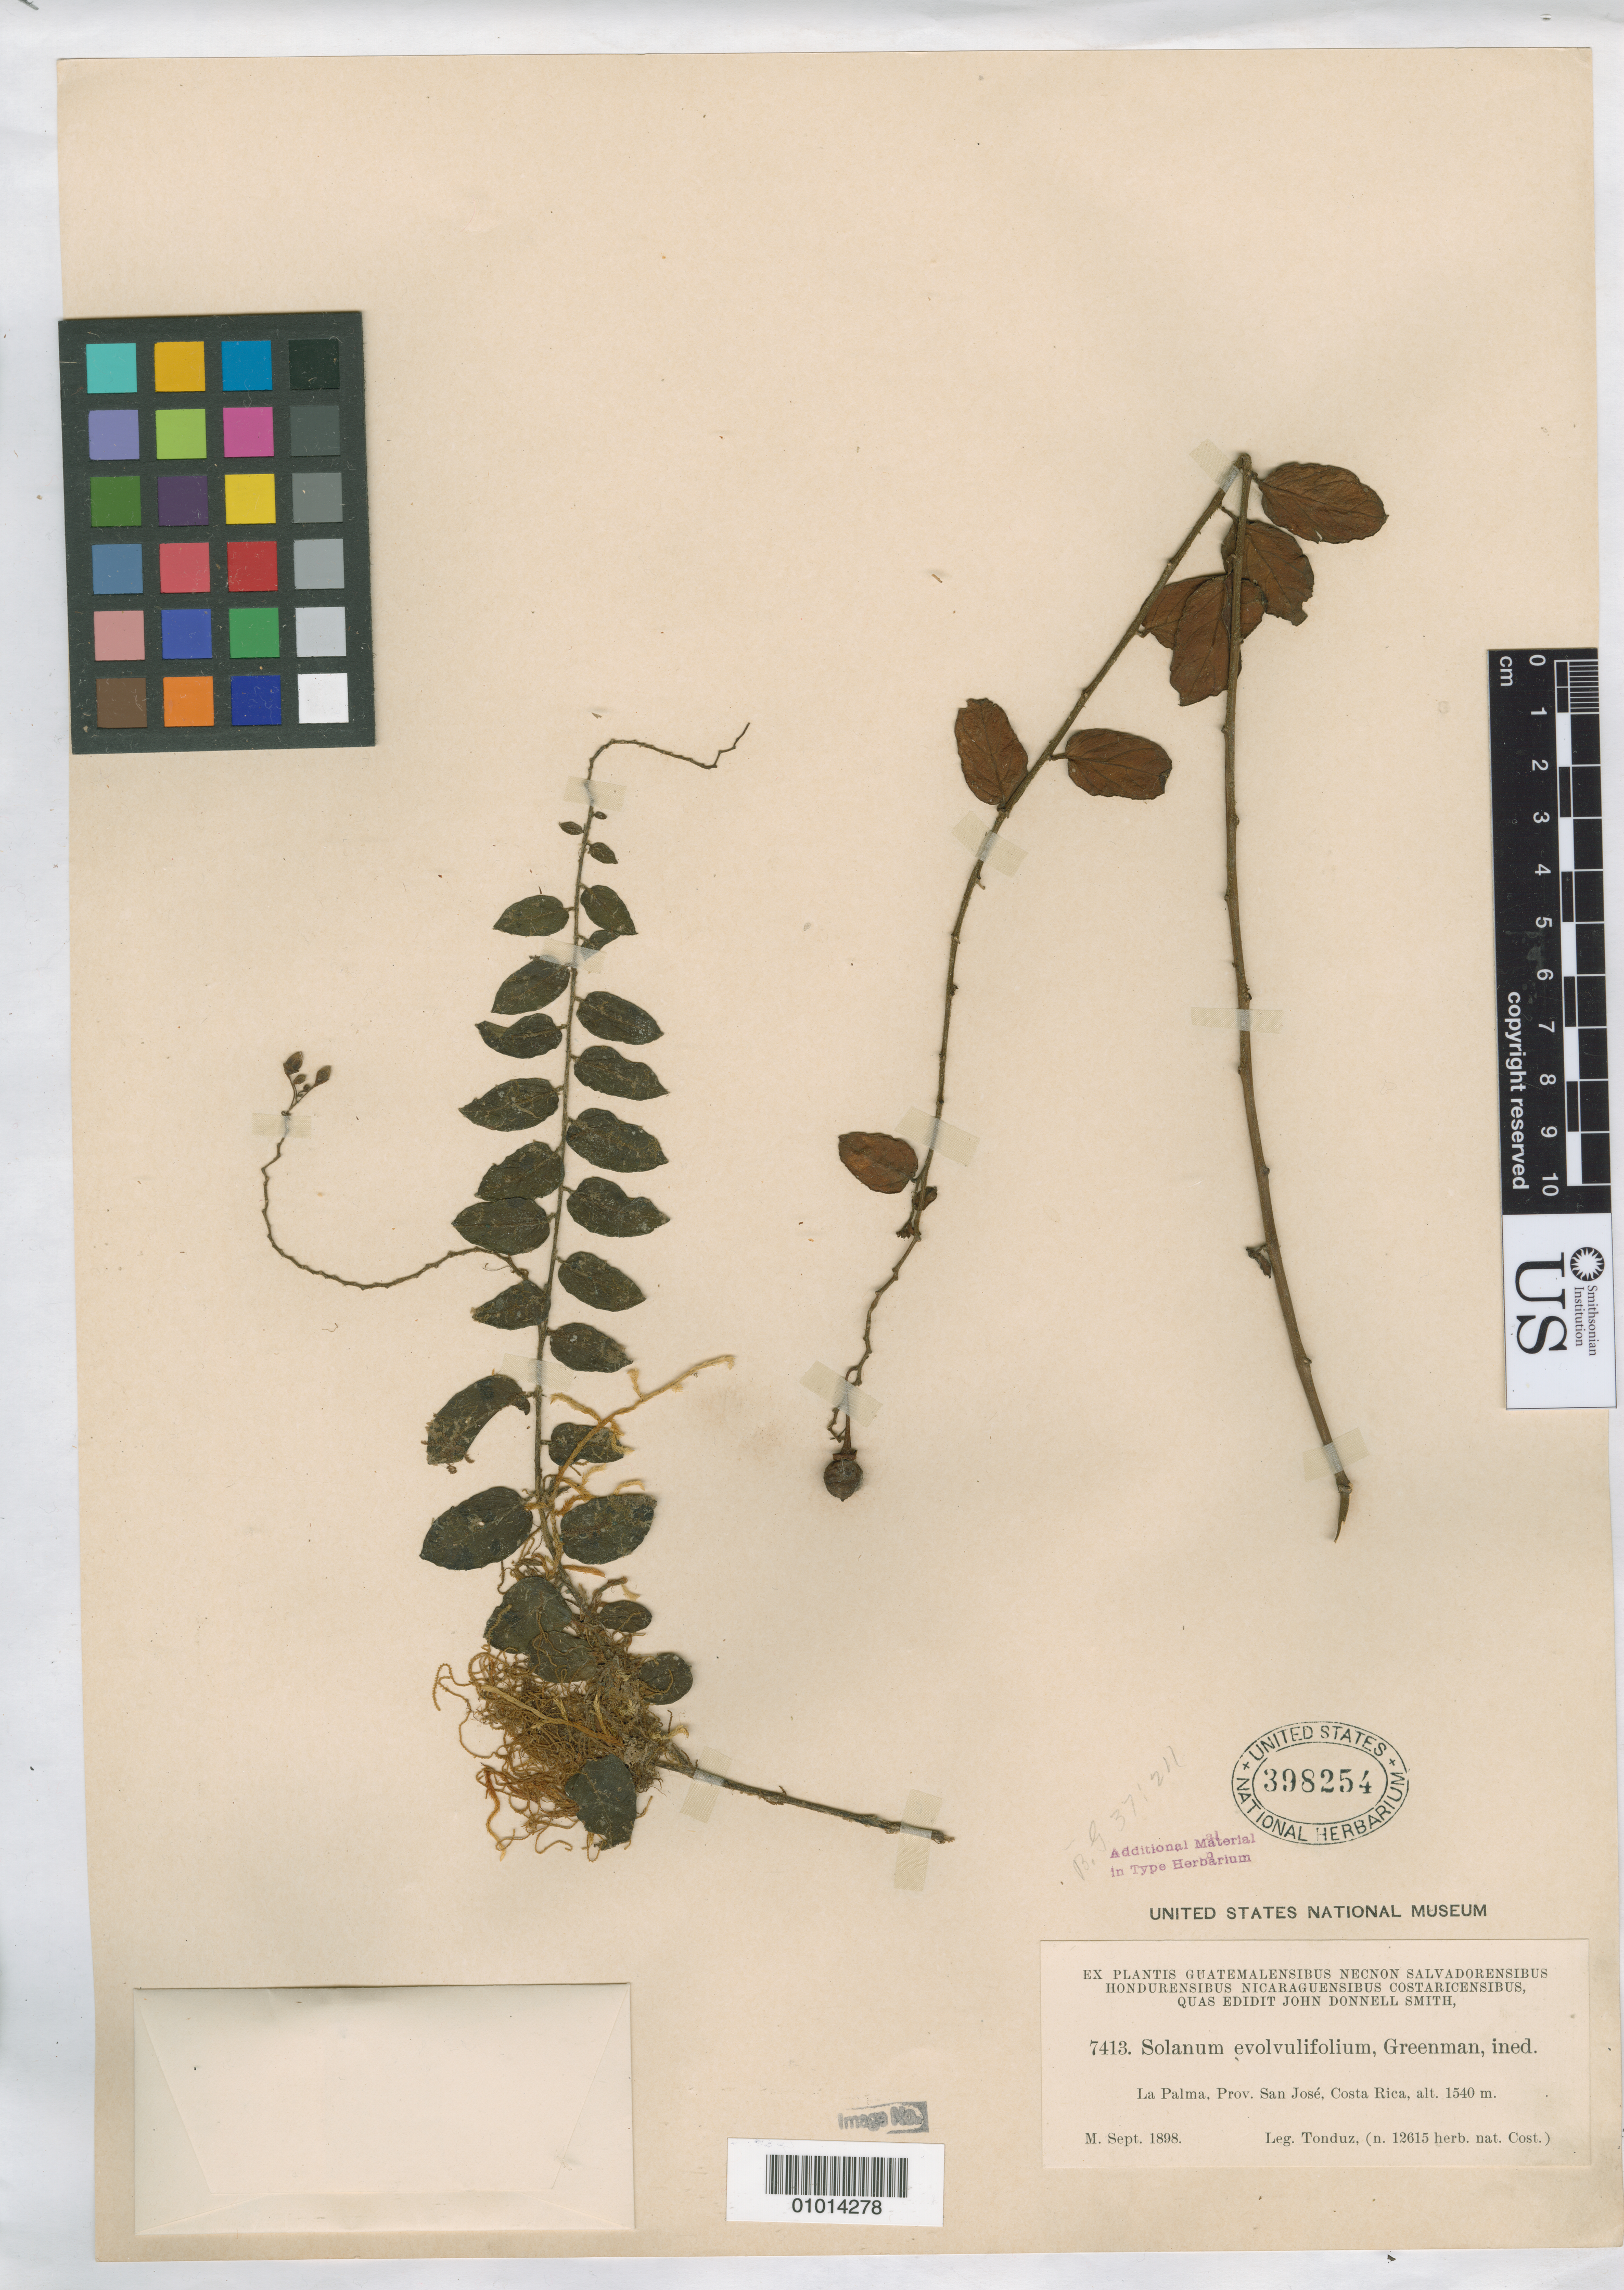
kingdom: Plantae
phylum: Tracheophyta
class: Magnoliopsida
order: Solanales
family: Solanaceae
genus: Solanum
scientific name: Solanum evolvulifolium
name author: Greenm. ex Donn. Sm.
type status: Syntype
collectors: A. Tonduz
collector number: J.D.S. 7413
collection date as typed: Sep 1898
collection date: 1898-09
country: Costa Rica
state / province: San José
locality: La Palma.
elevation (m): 1540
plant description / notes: Herb. Nat. Cost. 12615. Protologue (mis) cites as Pittier collection.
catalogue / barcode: US 3398254